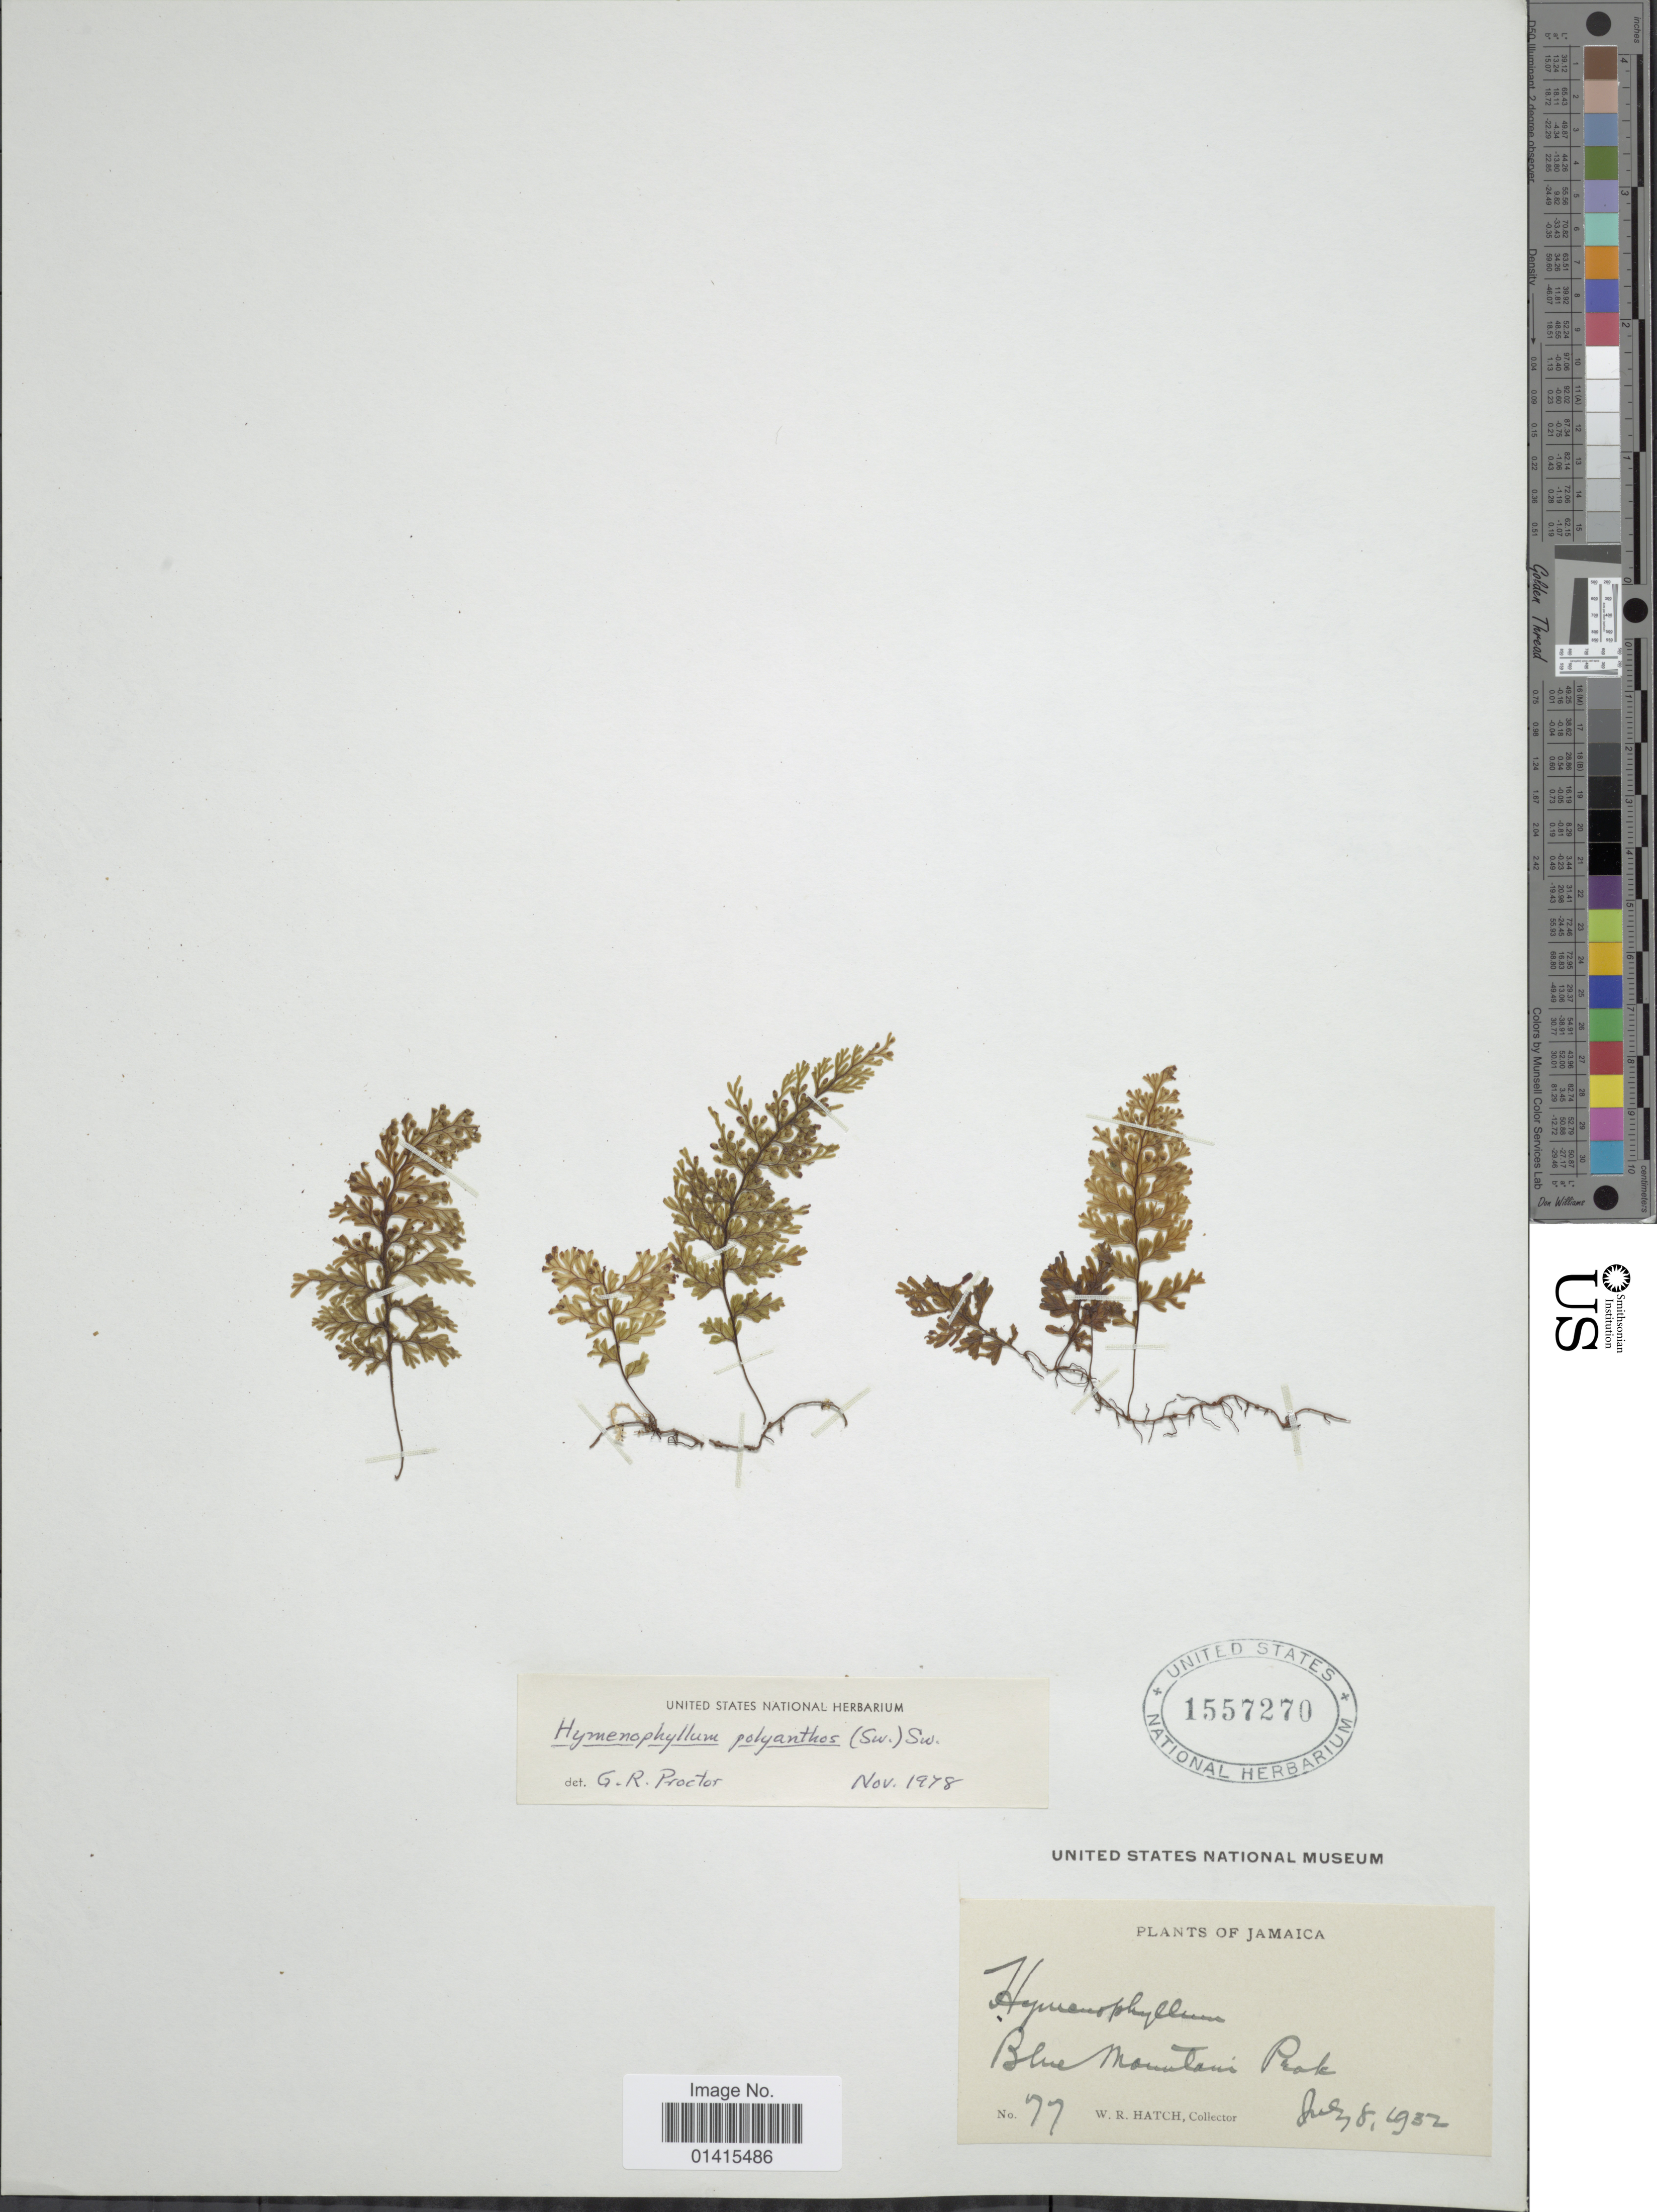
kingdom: Plantae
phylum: Tracheophyta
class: Polypodiopsida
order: Hymenophyllales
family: Hymenophyllaceae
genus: Hymenophyllum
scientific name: Hymenophyllum polyanthos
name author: (Sw.) Sw.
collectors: W. Hatch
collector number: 77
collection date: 1932-07-08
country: Jamaica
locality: Blue Mountain Peak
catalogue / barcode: US 1557270